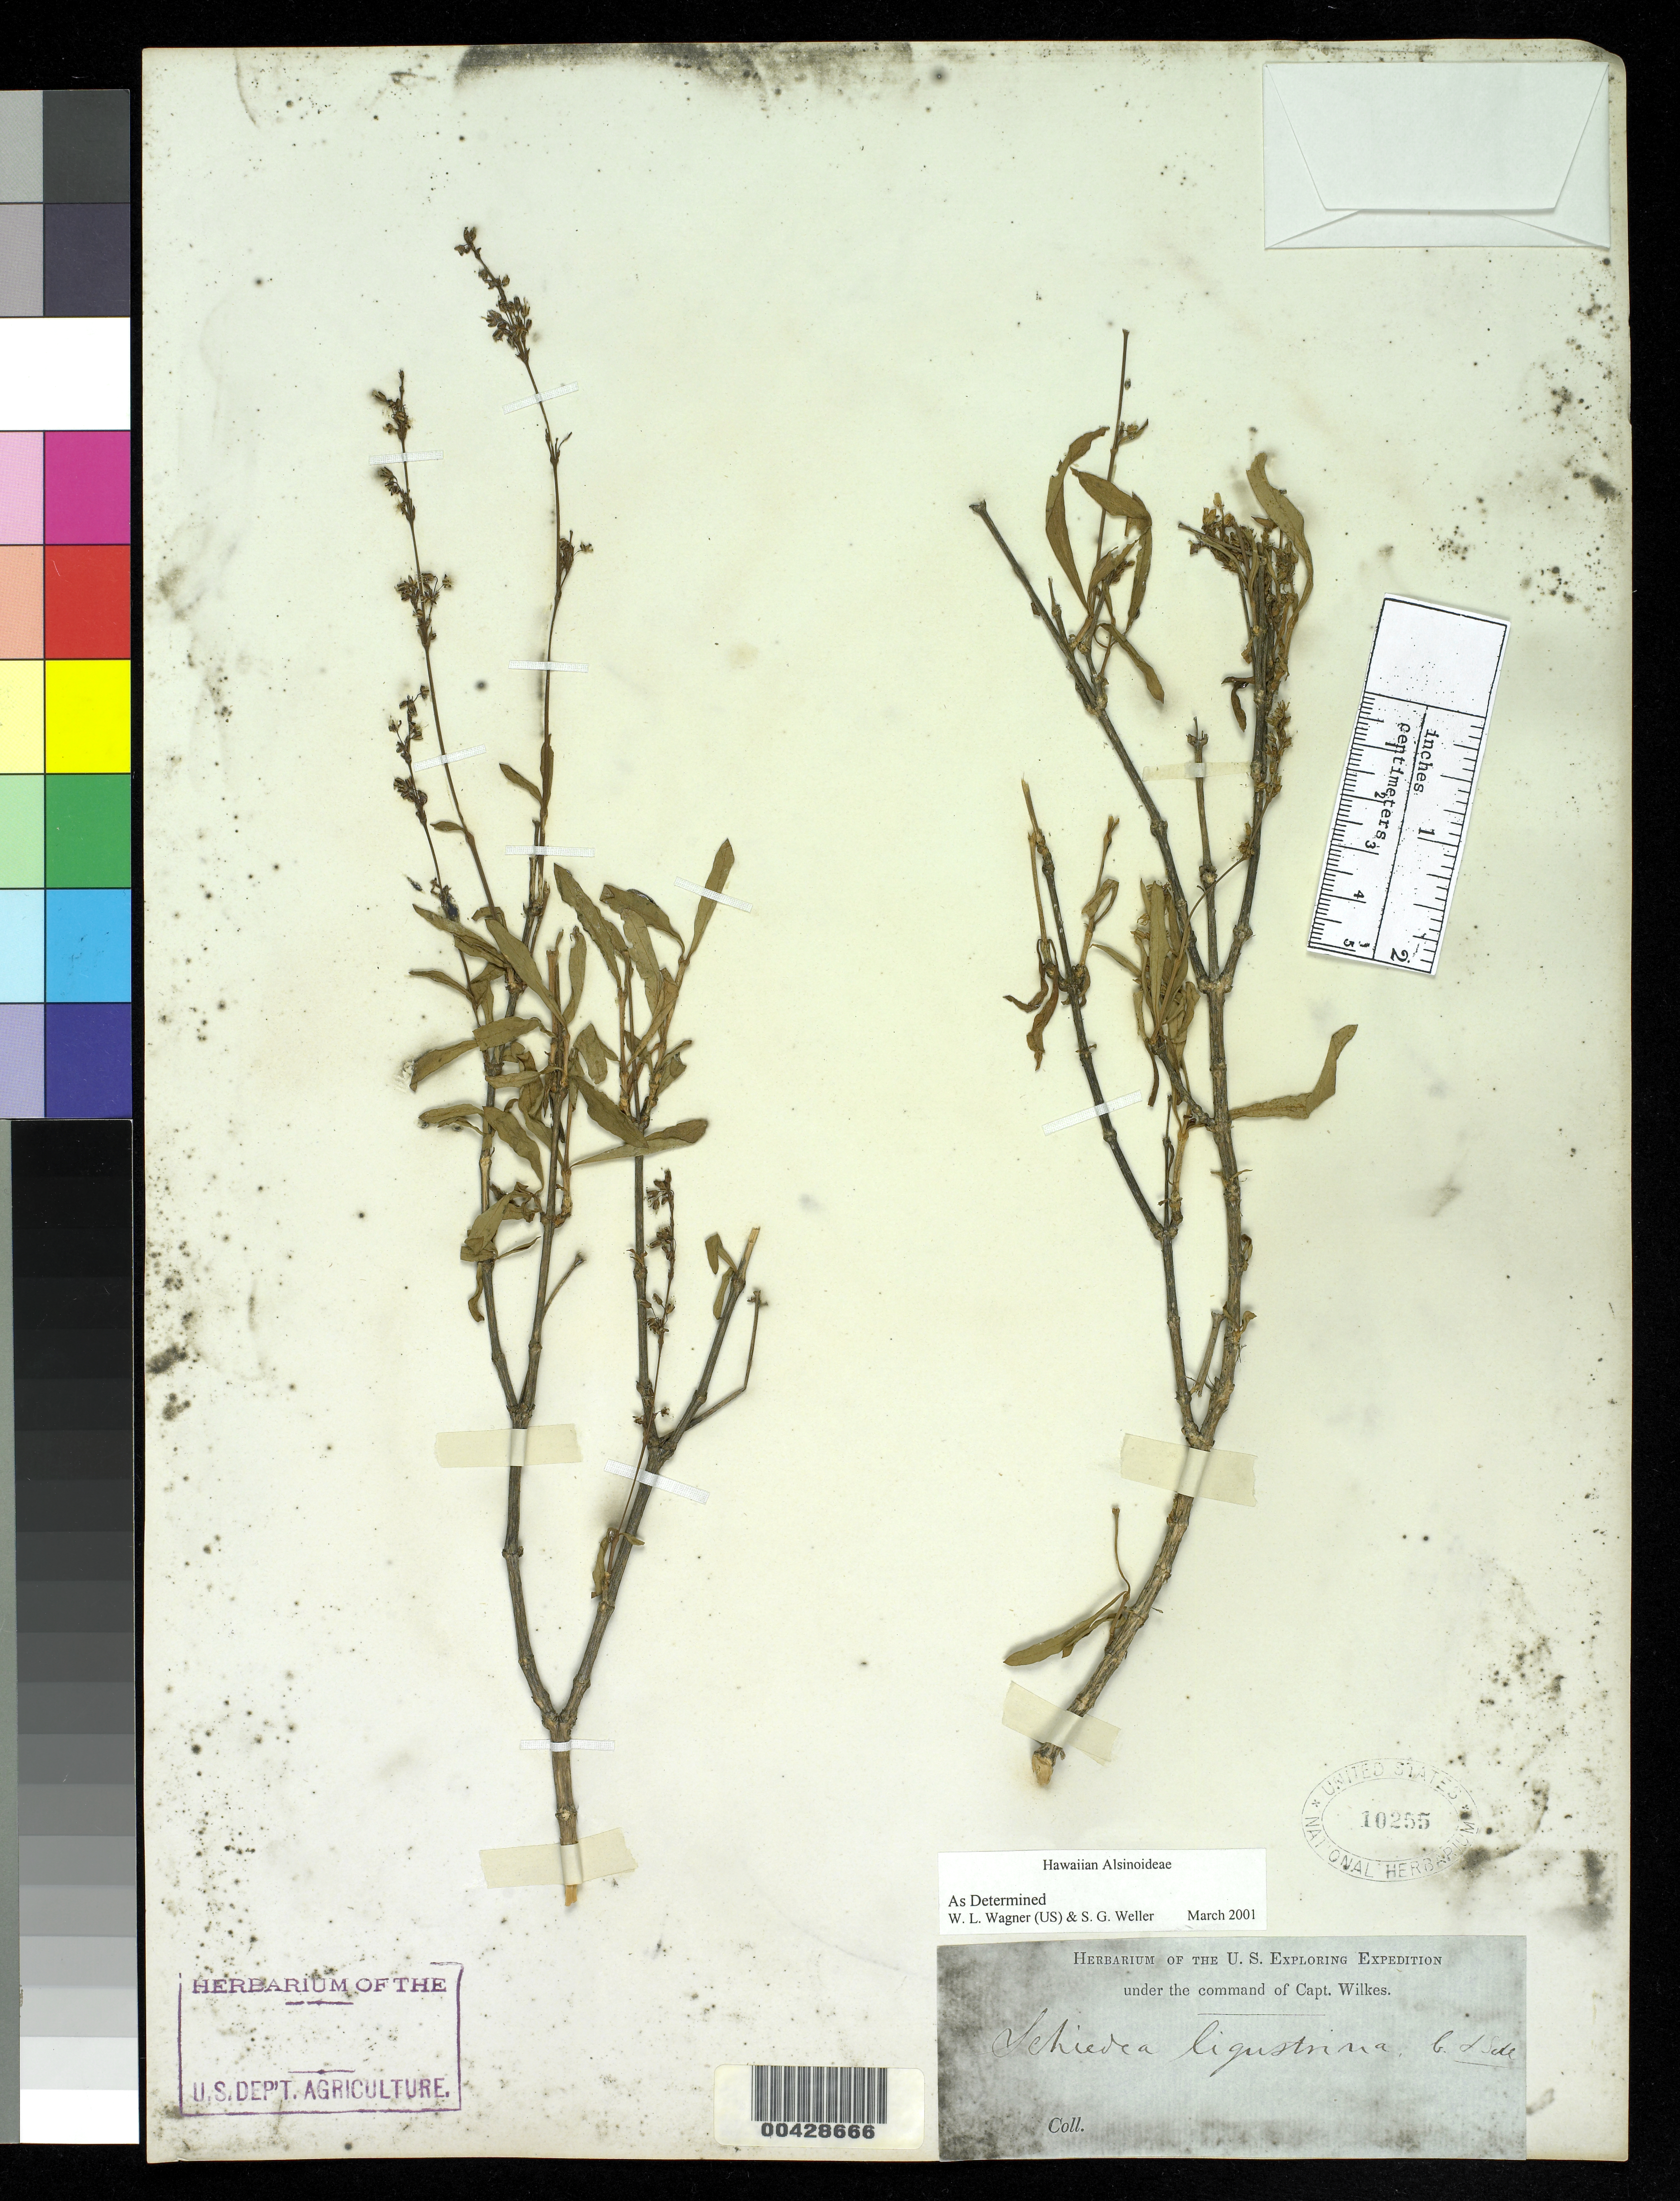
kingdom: Plantae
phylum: Tracheophyta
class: Magnoliopsida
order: Caryophyllales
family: Caryophyllaceae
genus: Schiedea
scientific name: Schiedea ligustrina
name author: Cham. & Schltdl.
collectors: Wilkes Explor. Exped.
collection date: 1838/1842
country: United States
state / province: Hawaii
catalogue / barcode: US 10255